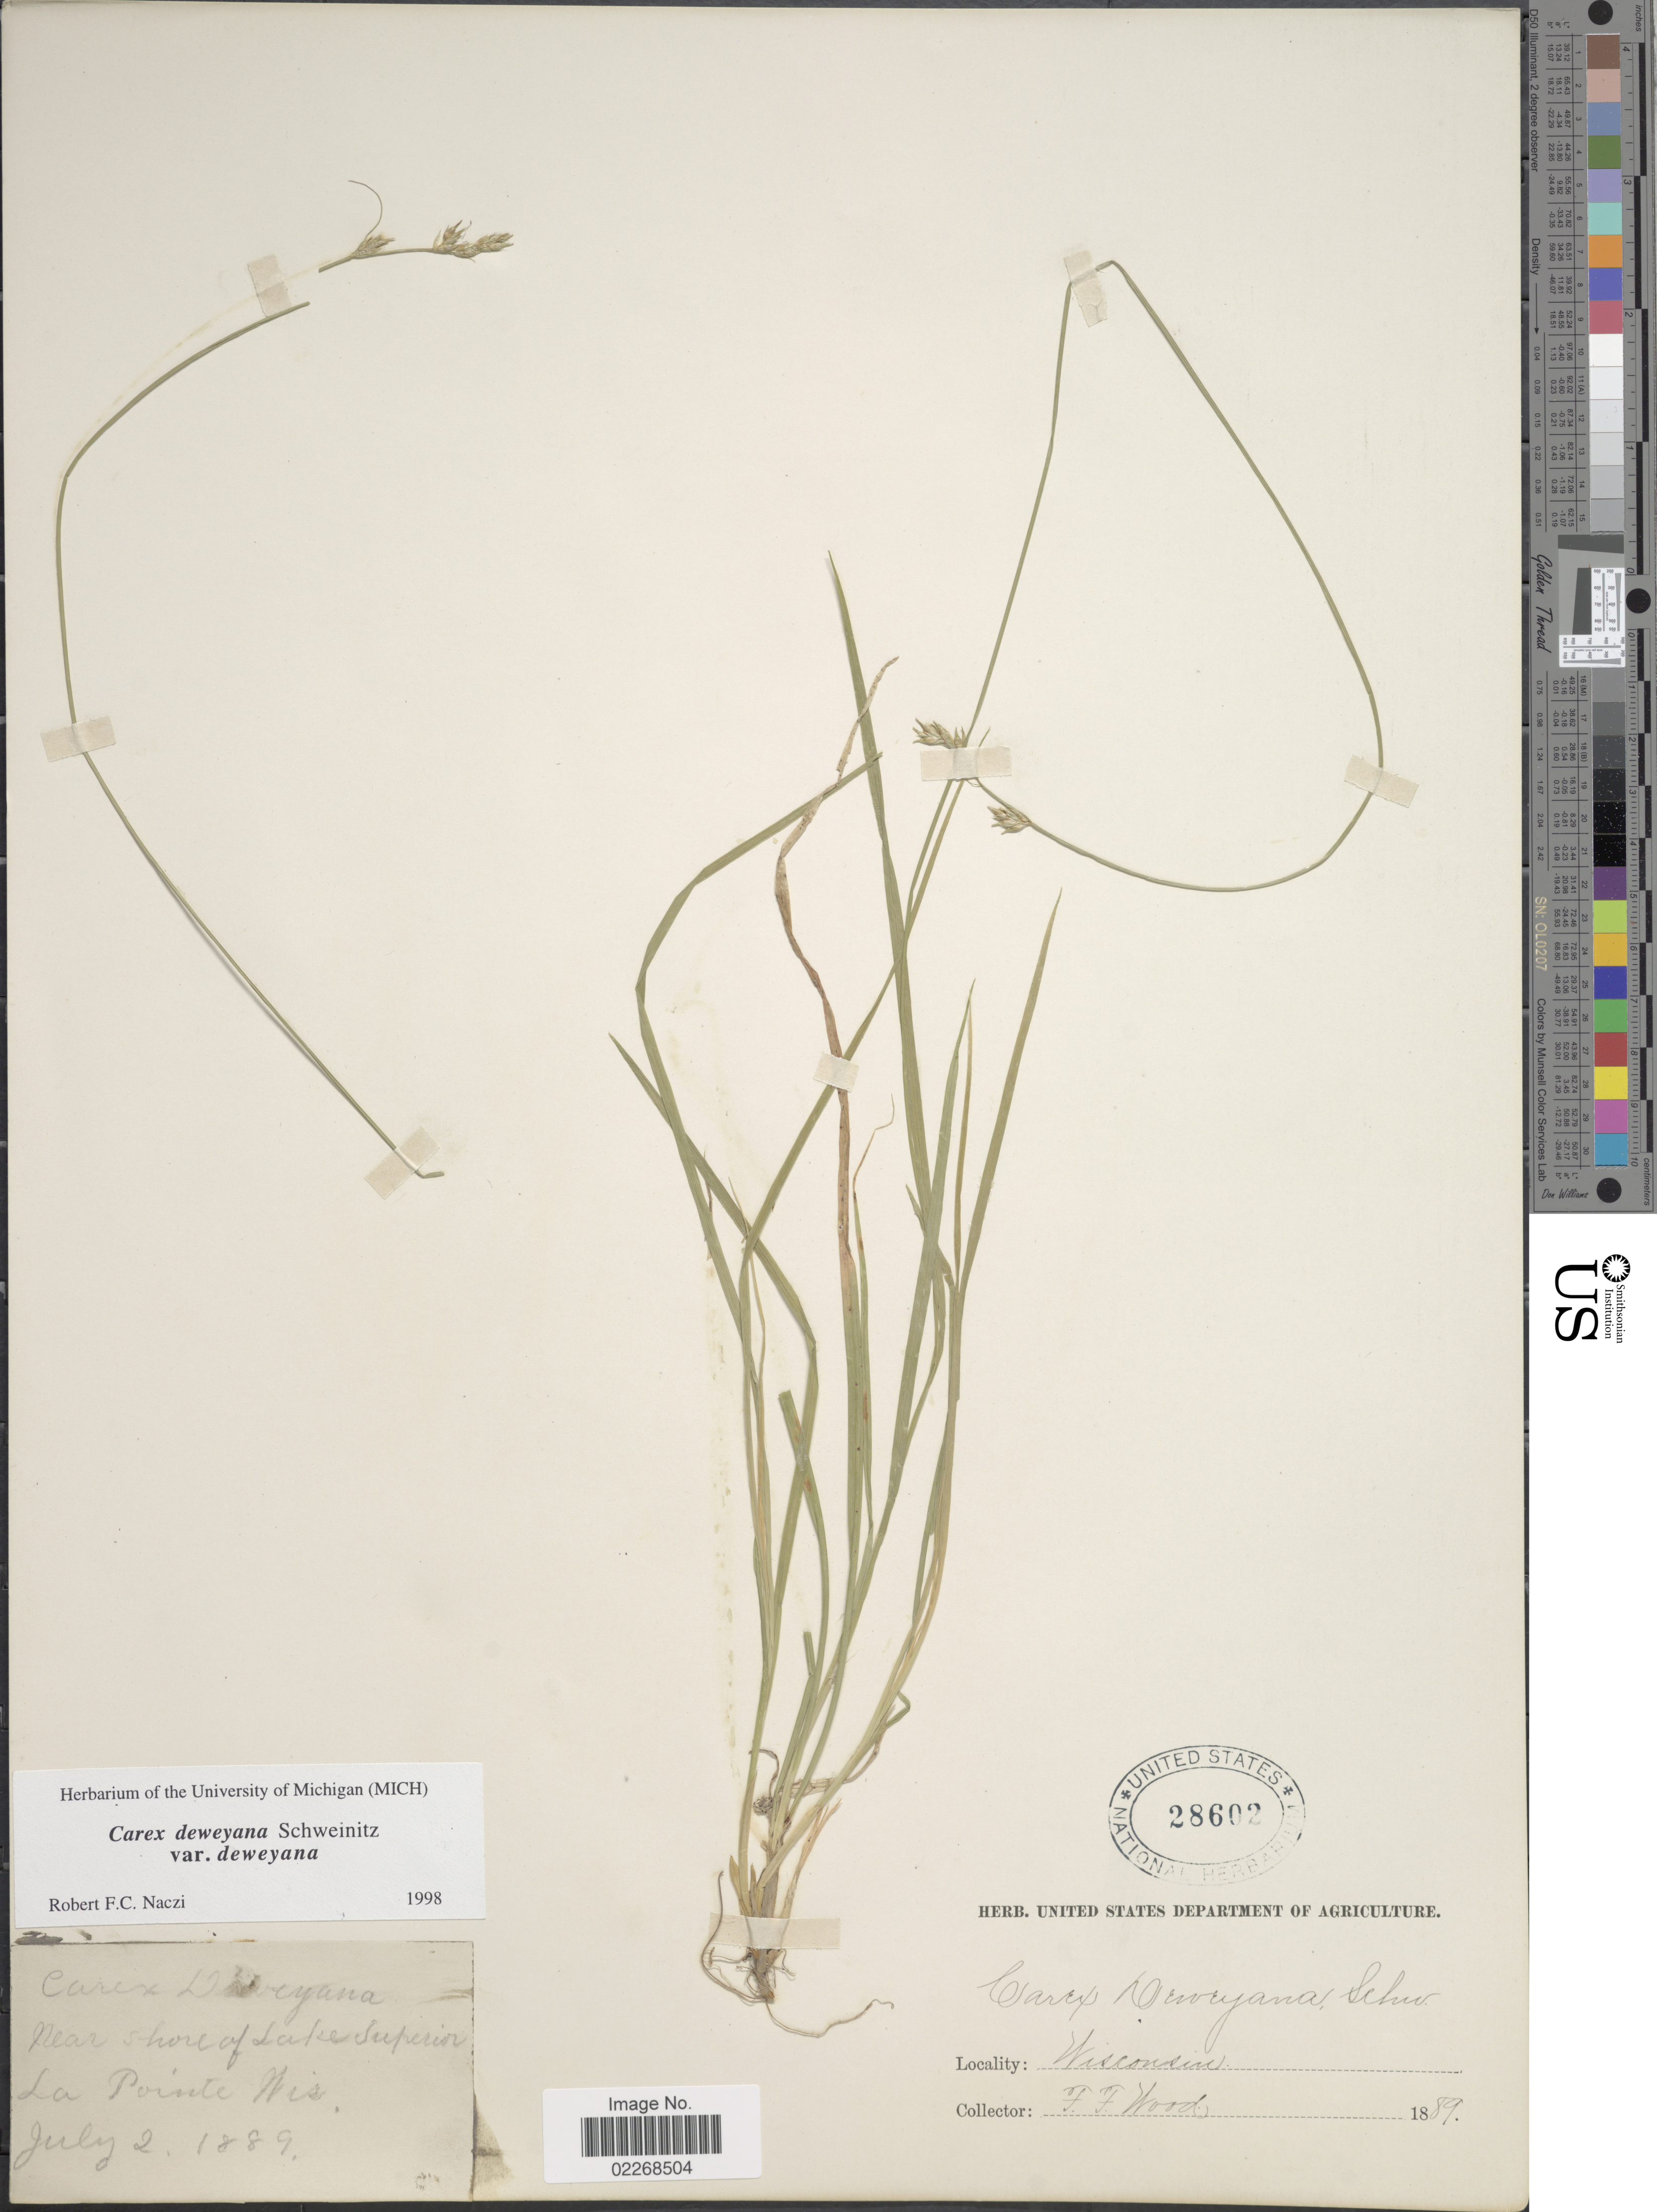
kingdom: Plantae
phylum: Tracheophyta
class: Liliopsida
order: Poales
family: Cyperaceae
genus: Carex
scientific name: Carex deweyana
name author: Schwein.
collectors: F. Wood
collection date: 1889-07-02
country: United States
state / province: Wisconsin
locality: Near shore of Lake Superior, La Pointe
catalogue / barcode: US 28602